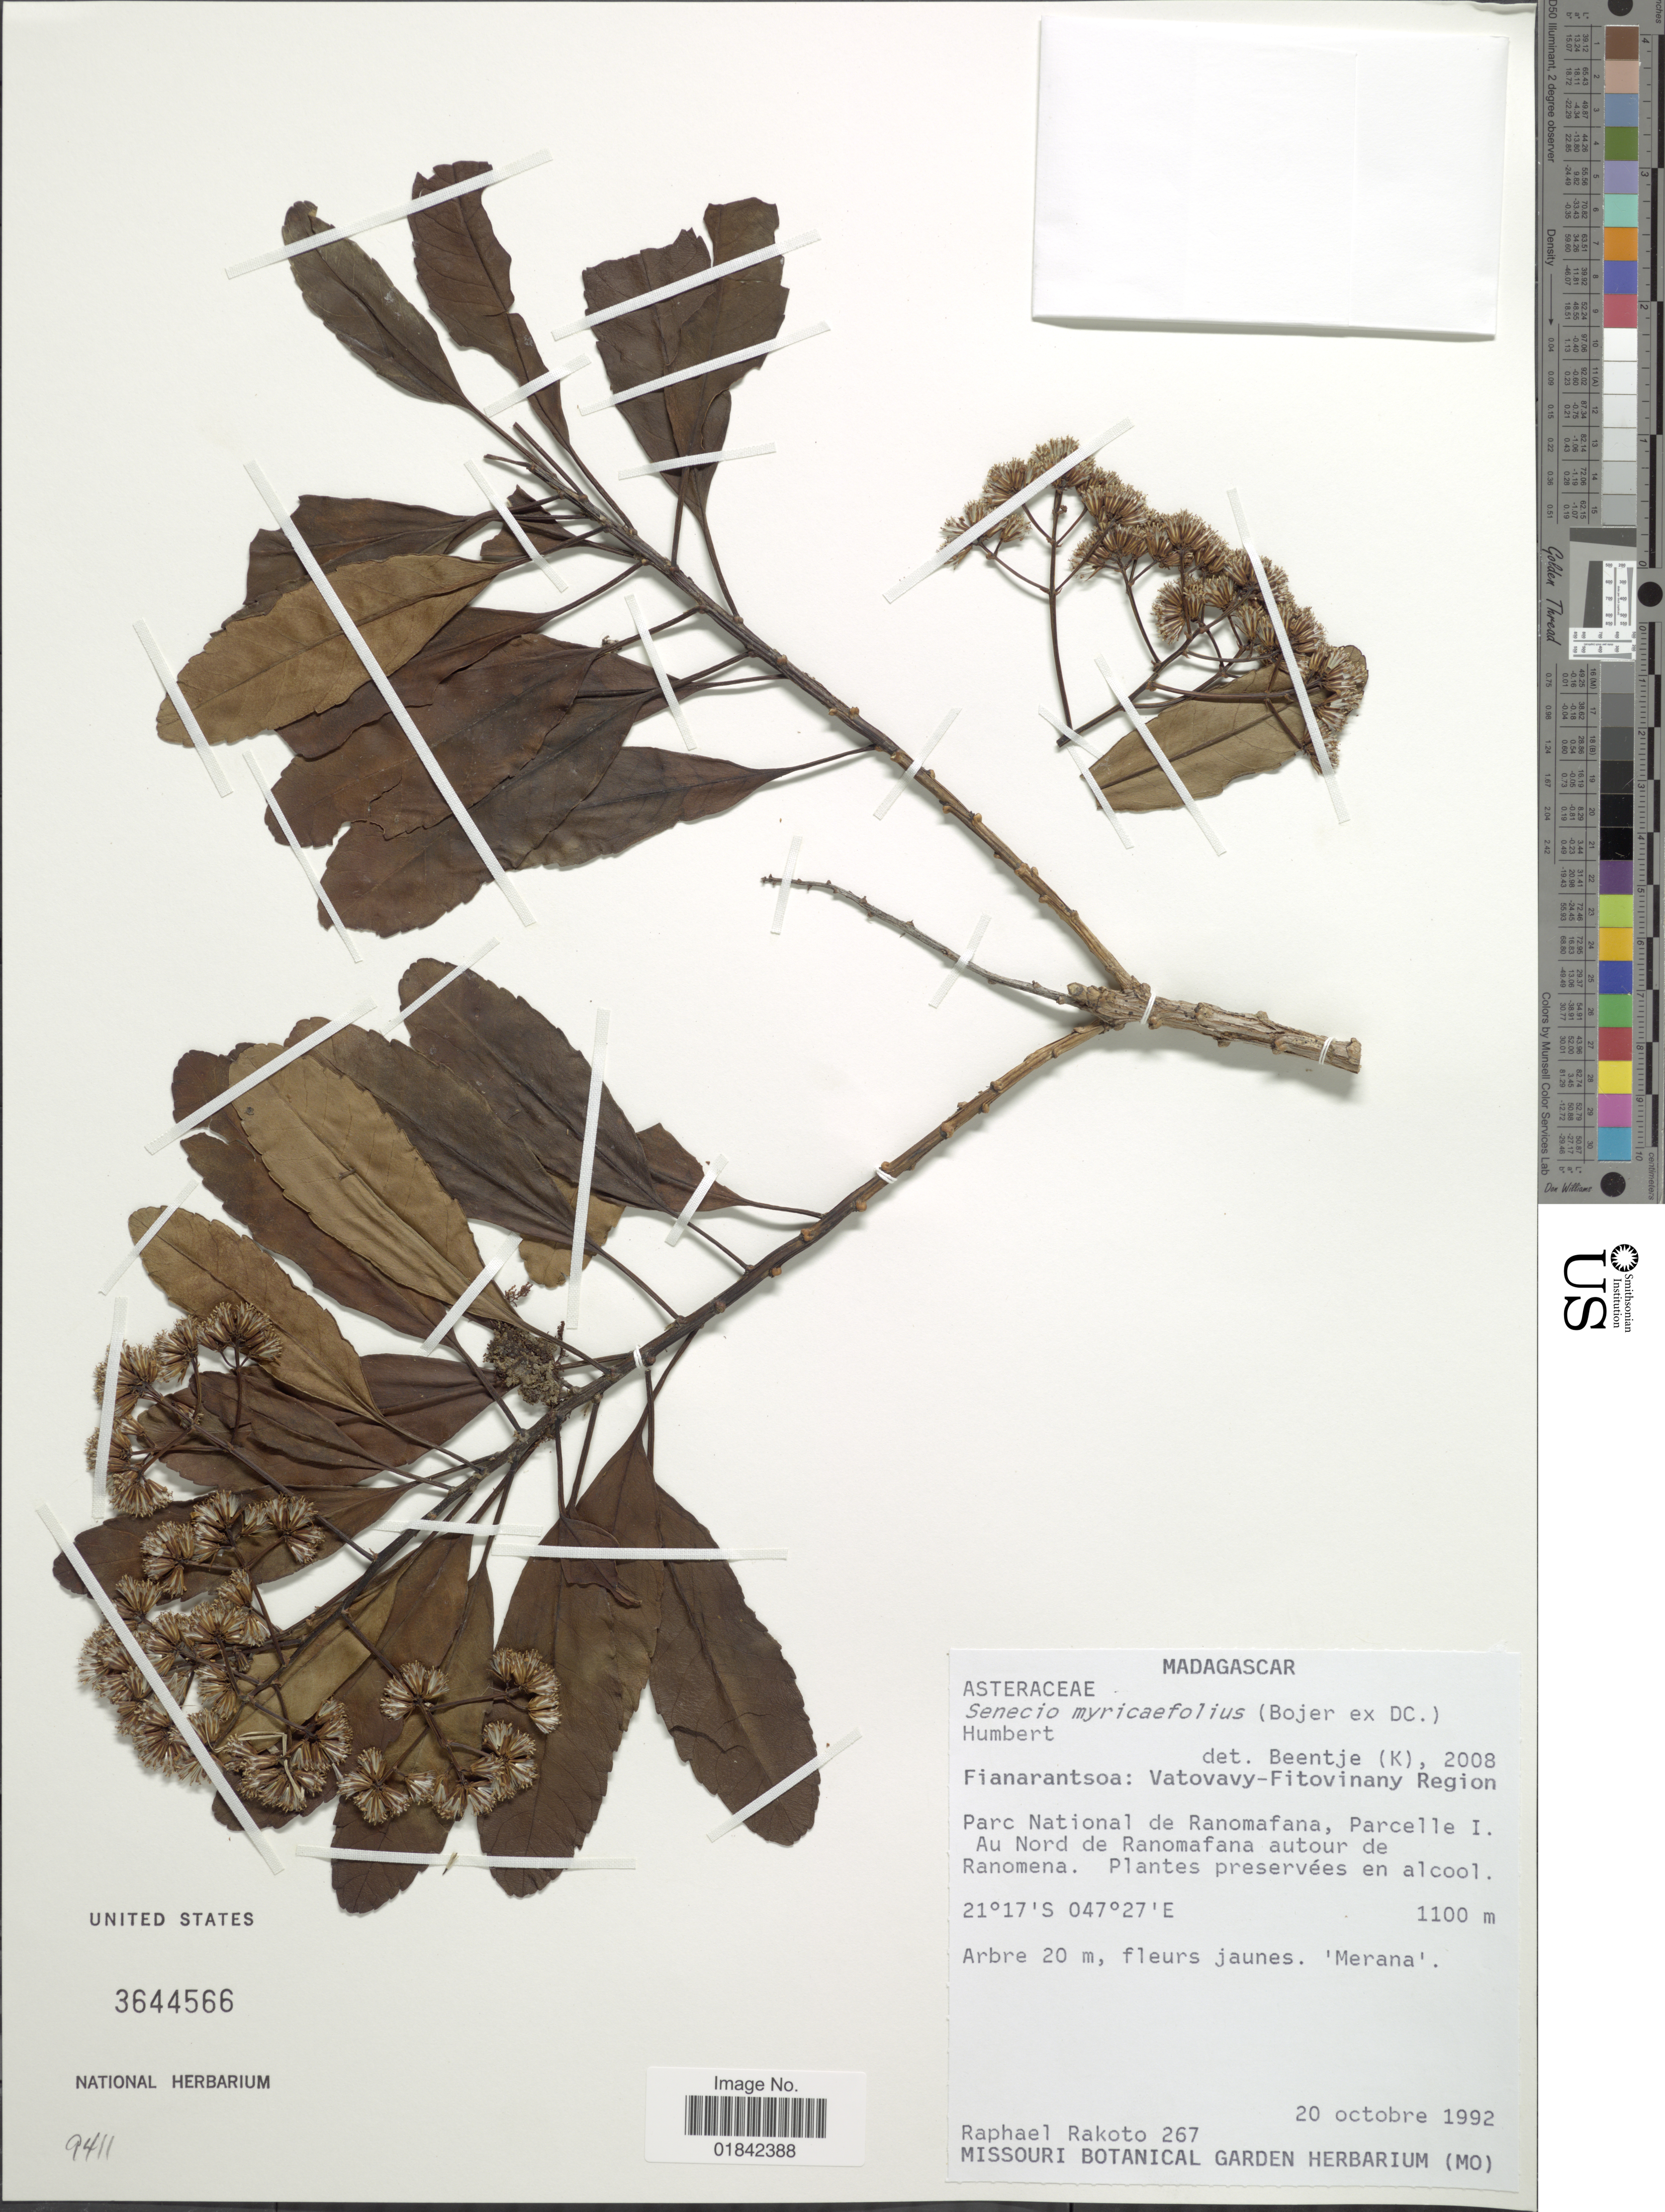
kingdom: Plantae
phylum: Tracheophyta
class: Magnoliopsida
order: Asterales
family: Asteraceae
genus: Senecio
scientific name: Senecio myricifolius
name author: (Bojer ex DC.) Humbert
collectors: R. Rakoto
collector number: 267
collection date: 1992-10-20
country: Madagascar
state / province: Vatovavy Fitovinany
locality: Vatovavy-Fitovinany Region, Parc National de Ranomafana autour de Ranomena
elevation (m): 1100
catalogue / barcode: US 3644566